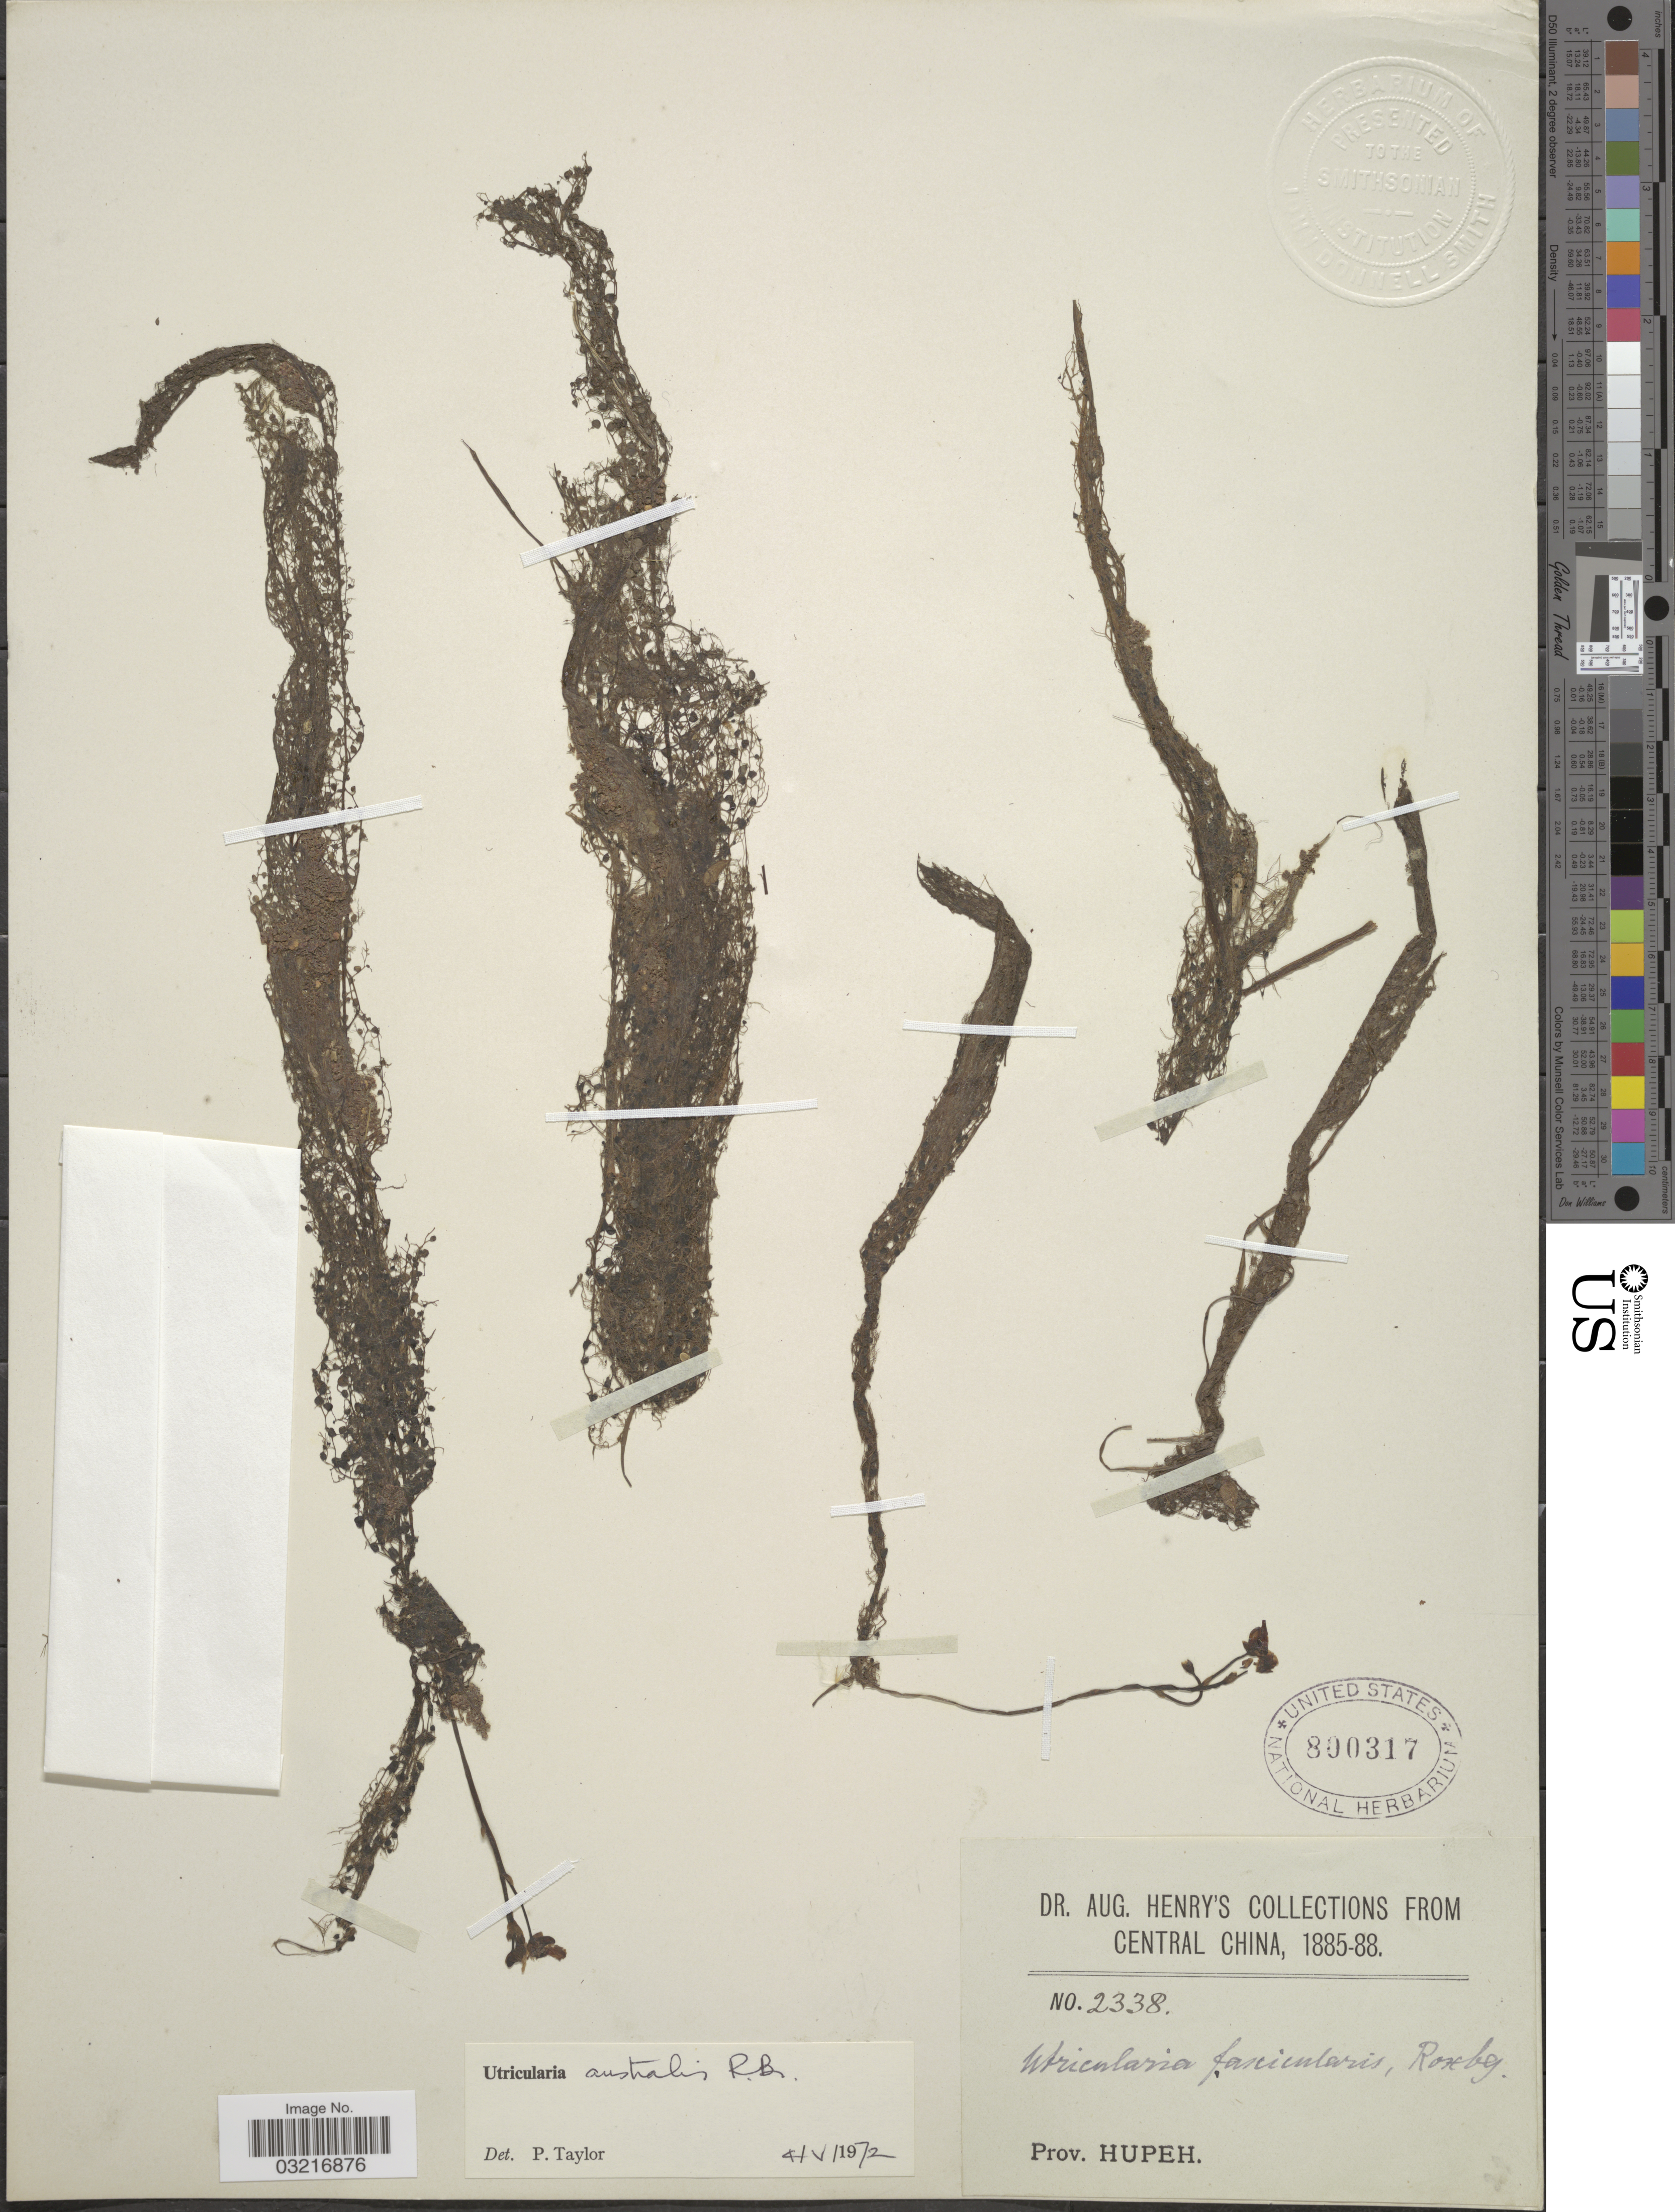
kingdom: Plantae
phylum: Tracheophyta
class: Magnoliopsida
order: Lamiales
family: Lentibulariaceae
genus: Utricularia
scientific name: Utricularia australis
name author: R. Br.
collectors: A. Henry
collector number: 2338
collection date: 1885/1888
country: China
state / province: Hubei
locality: Central China, Prov. Hupeh.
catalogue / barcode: US 800317